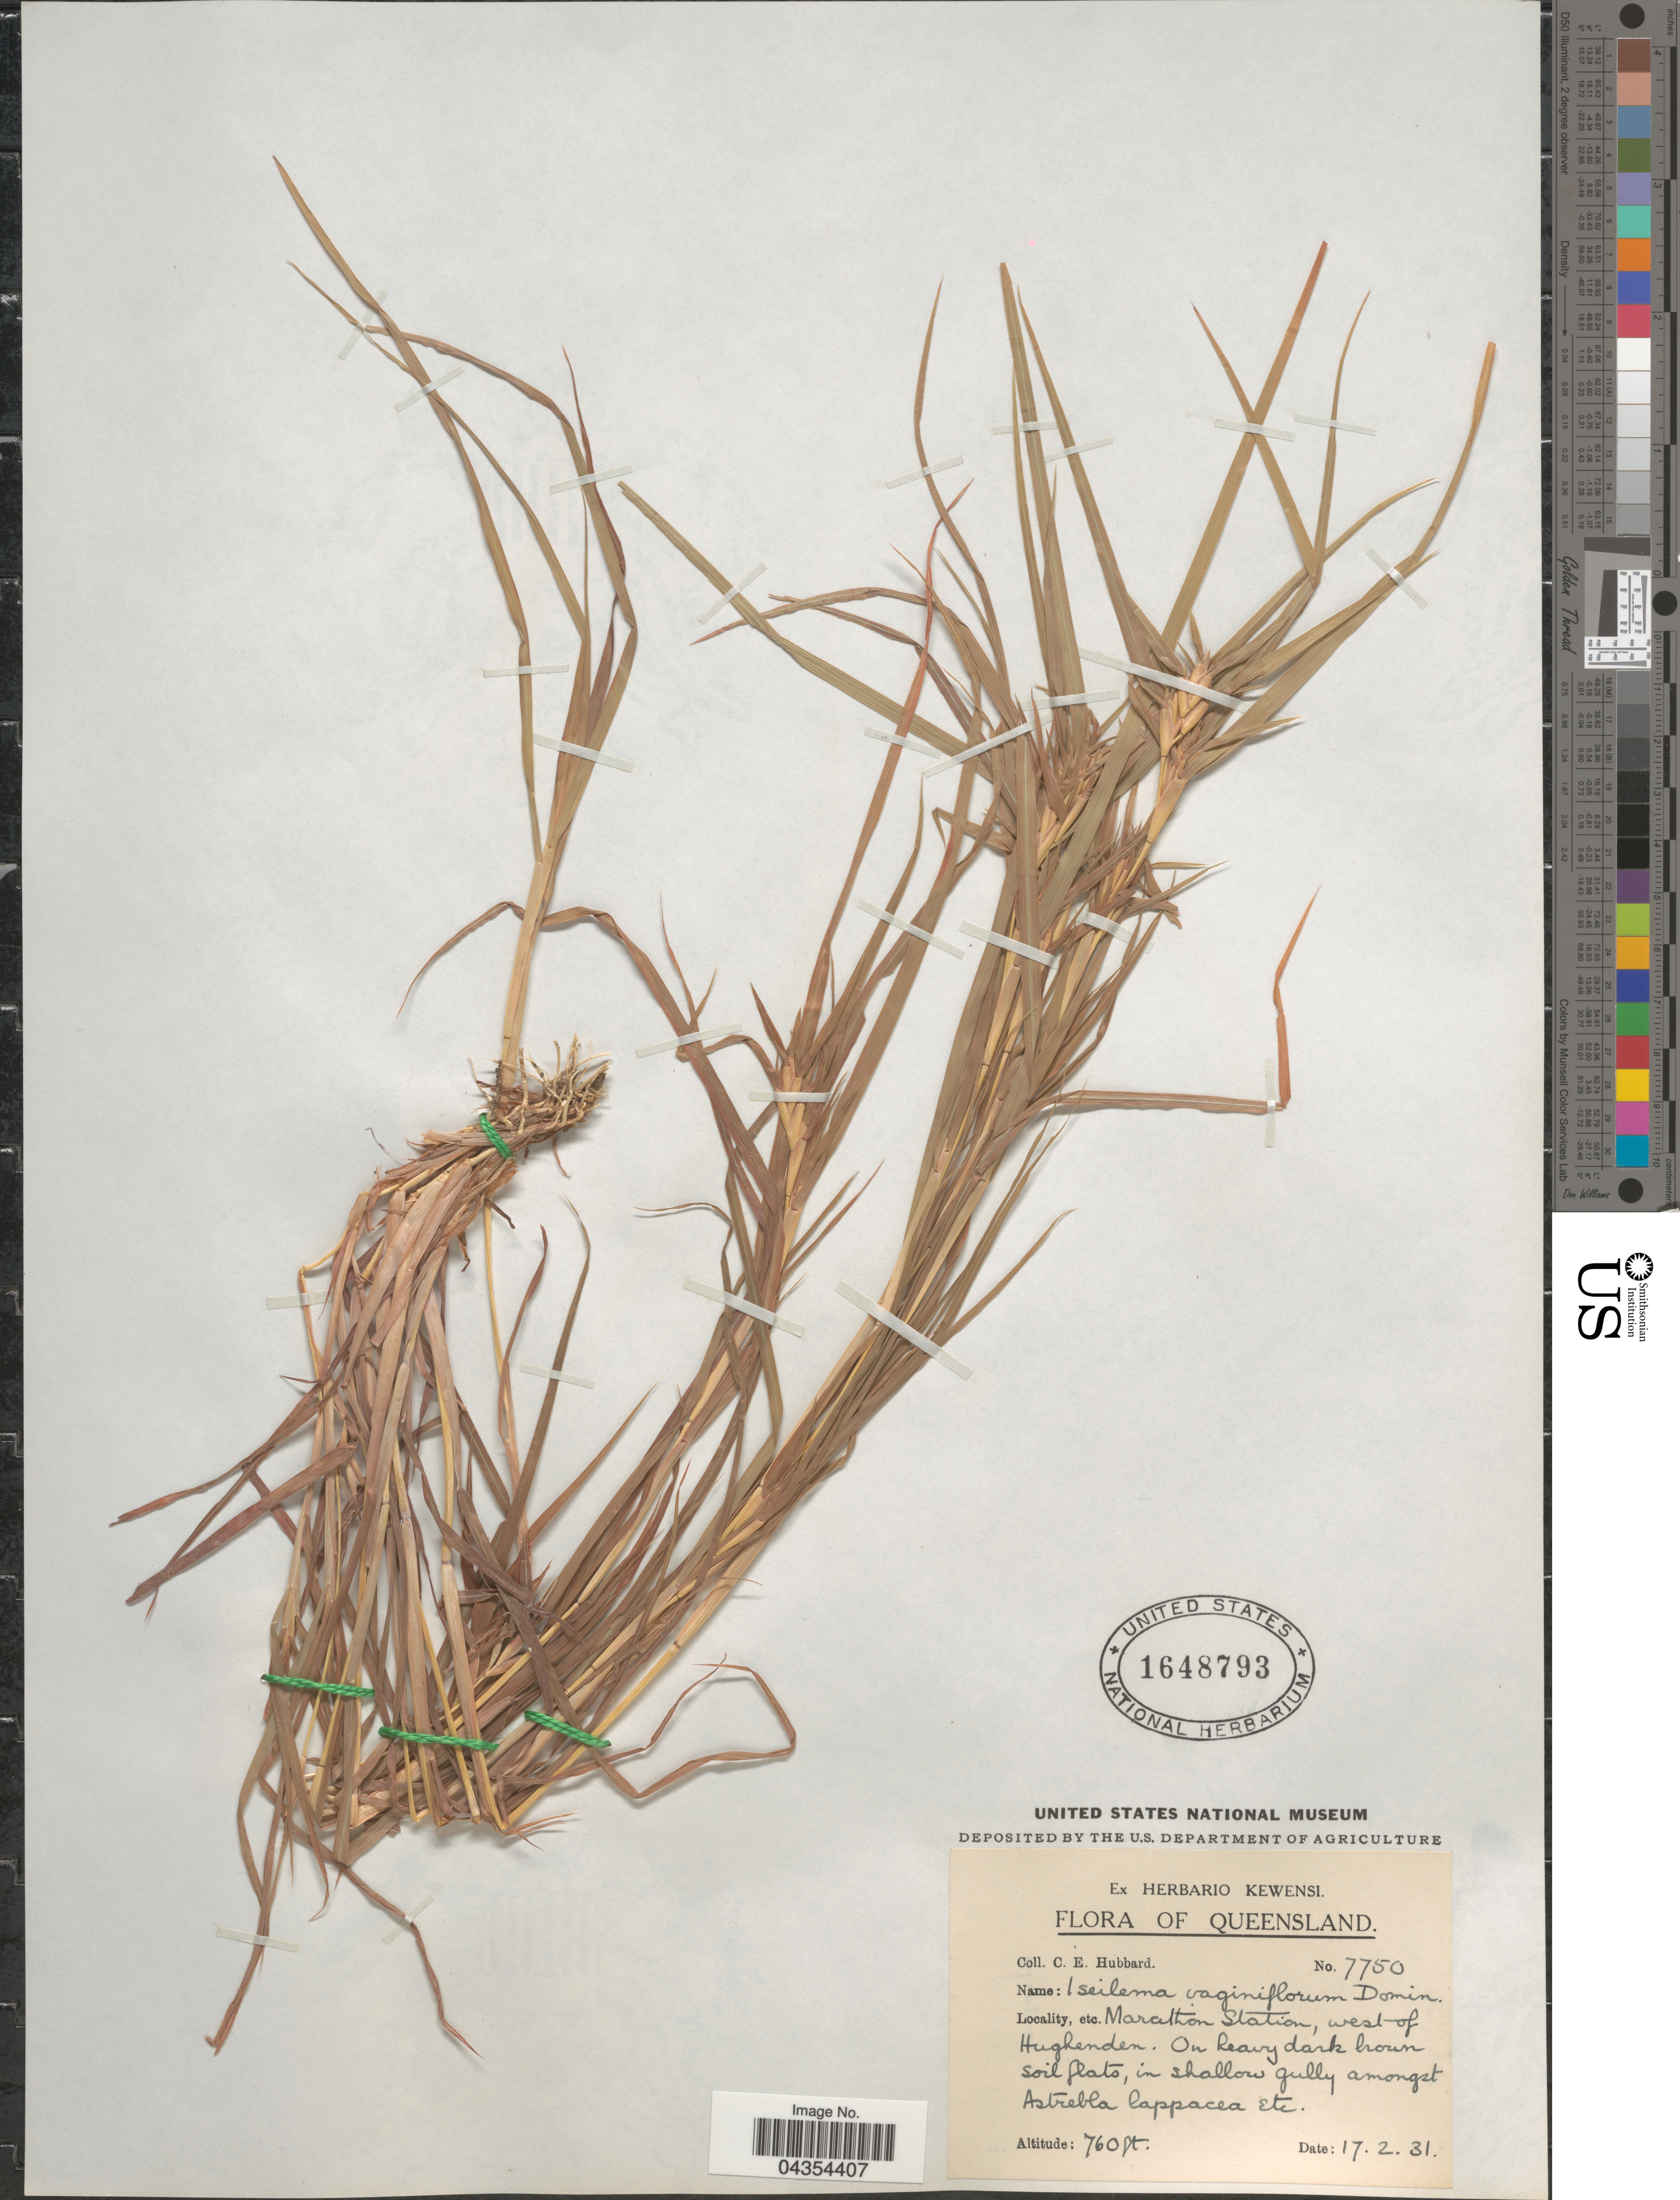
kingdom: Plantae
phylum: Tracheophyta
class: Liliopsida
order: Poales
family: Poaceae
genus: Iseilema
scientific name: Iseilema vaginiflorum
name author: Domin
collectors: C. E. Hubbard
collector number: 7750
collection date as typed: Transcribed d/m/y: 17/2/31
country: Australia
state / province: Queensland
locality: Marathon Station, west of Hughenden.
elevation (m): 232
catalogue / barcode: US 1648793